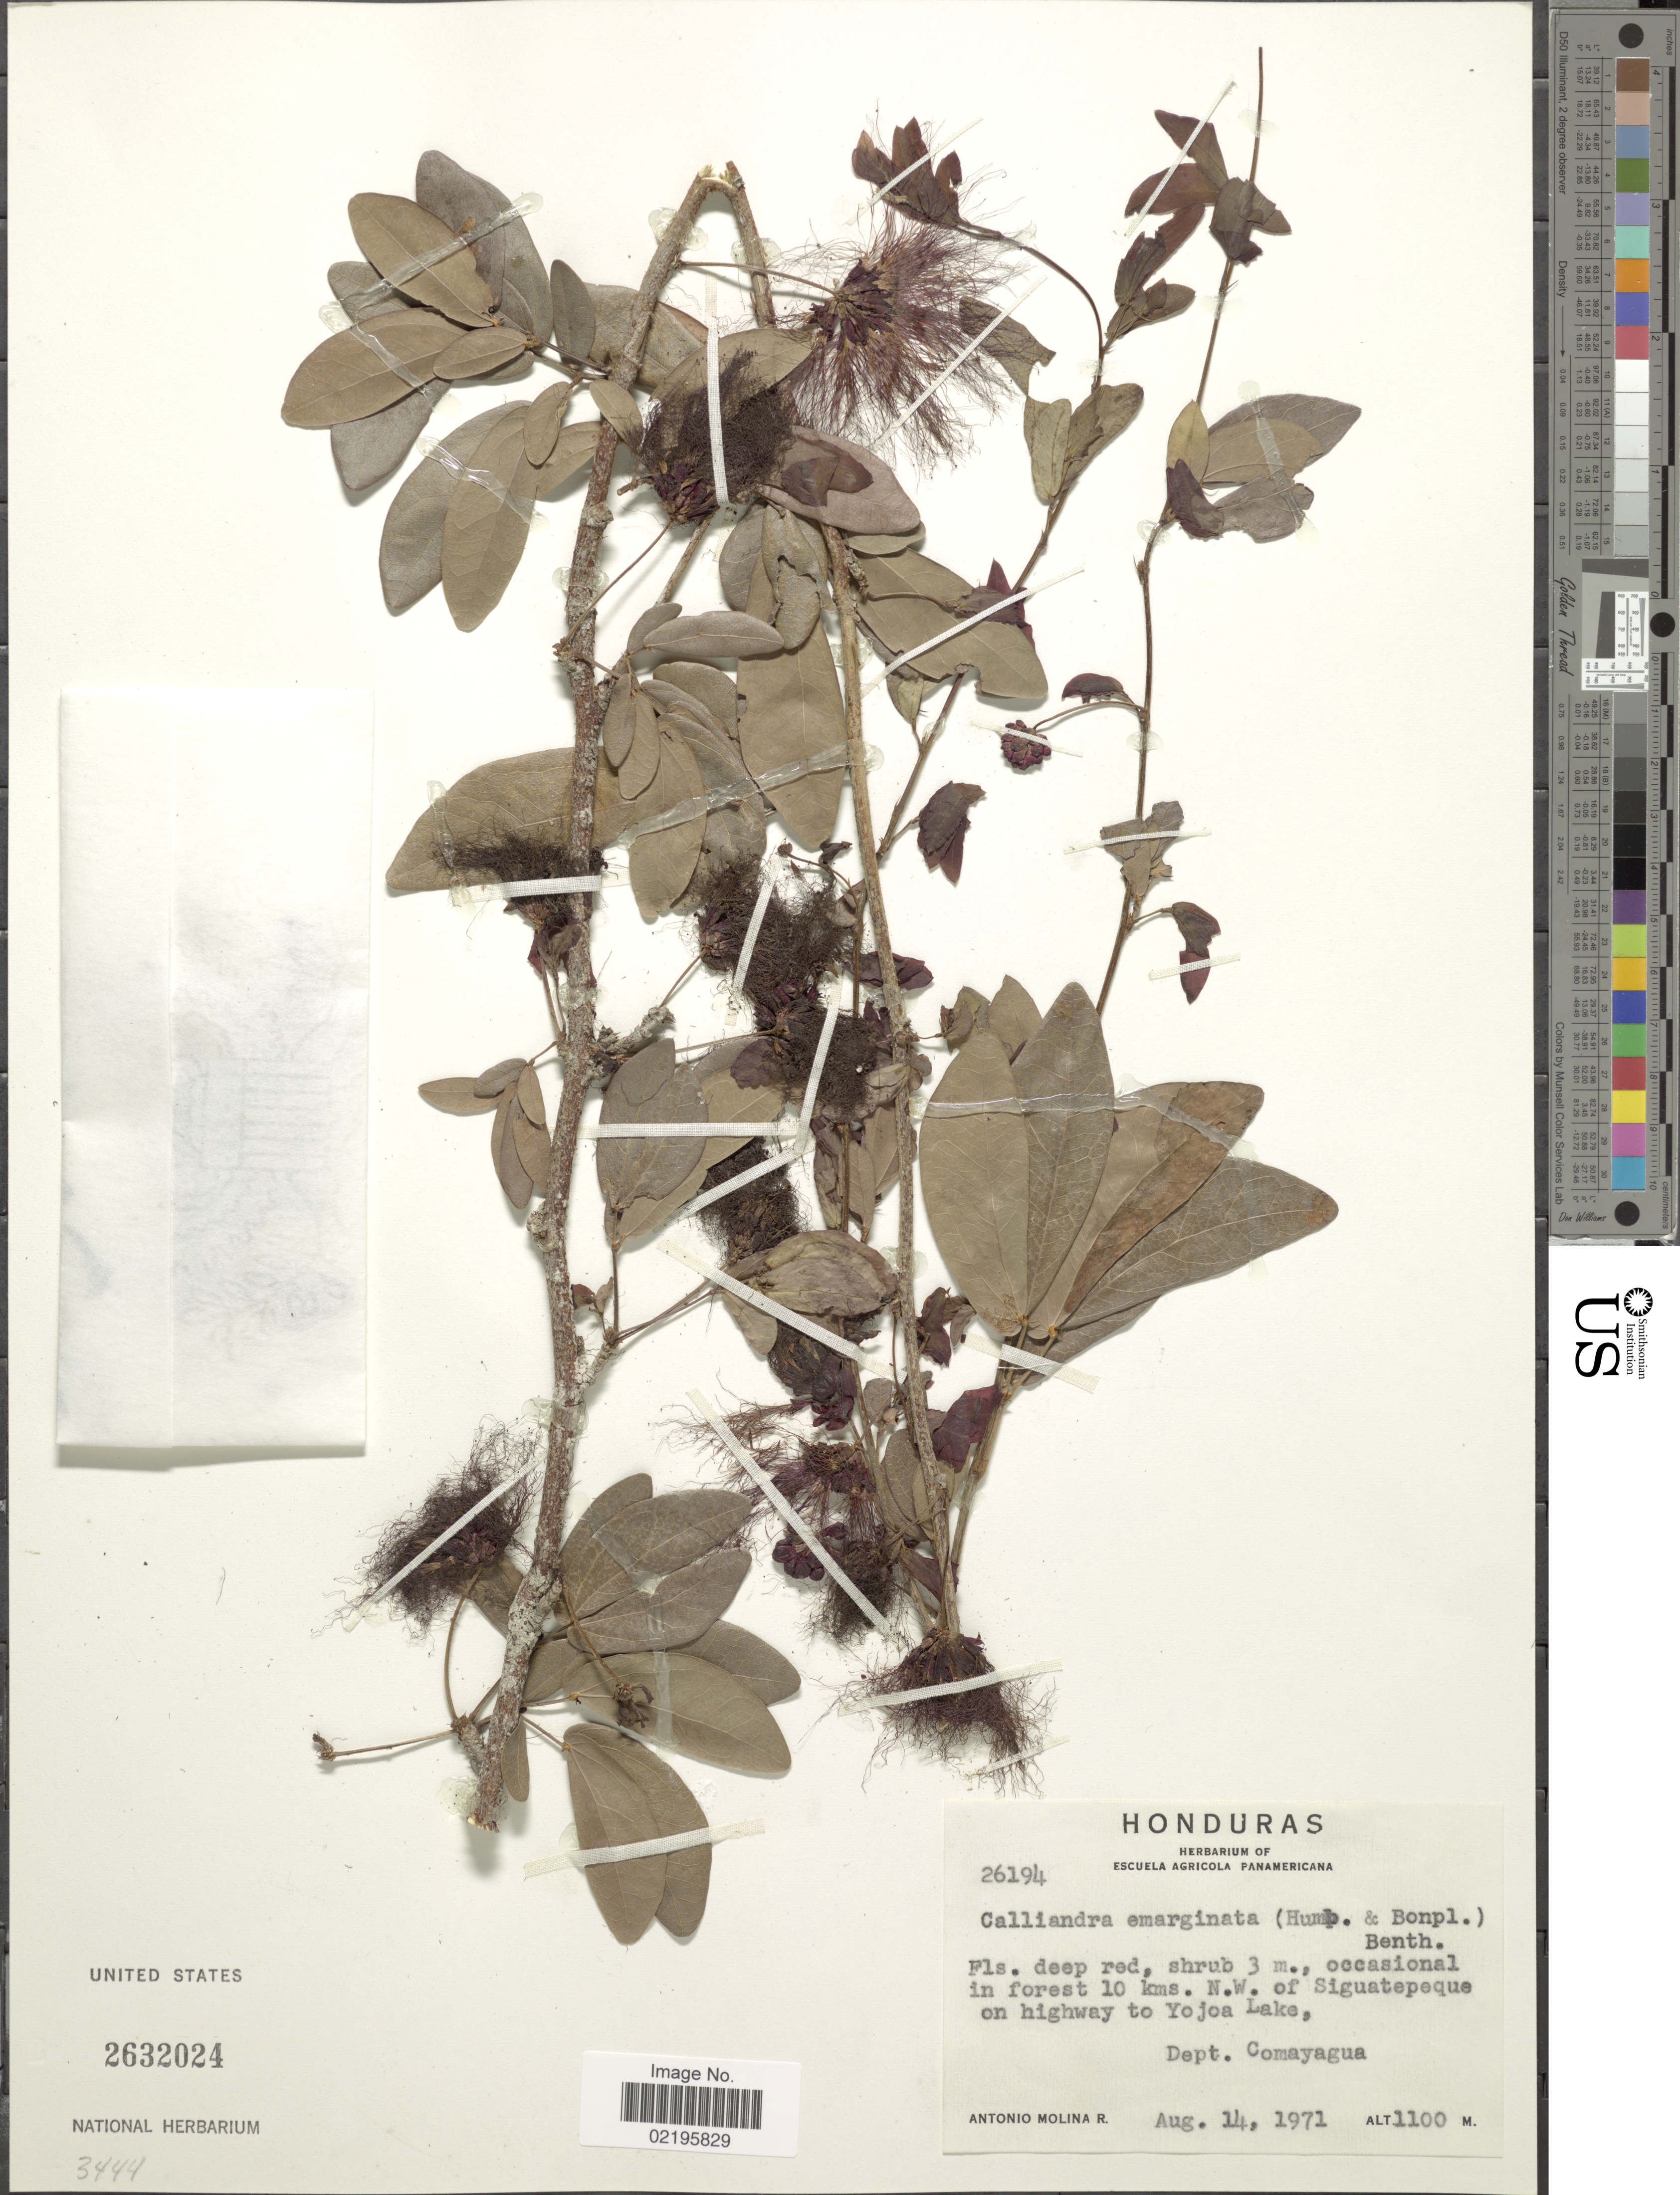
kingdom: Plantae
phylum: Tracheophyta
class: Magnoliopsida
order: Fabales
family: Fabaceae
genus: Calliandra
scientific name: Calliandra emarginata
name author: (Willd.) Benth.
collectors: A. Molina R.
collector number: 26194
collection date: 1971-08-14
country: Honduras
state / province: Comayagua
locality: Occasional in forest 10 kms. N.W. of Siguatepeque on highway to Yojoa Lake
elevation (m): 1100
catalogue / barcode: US 2632024